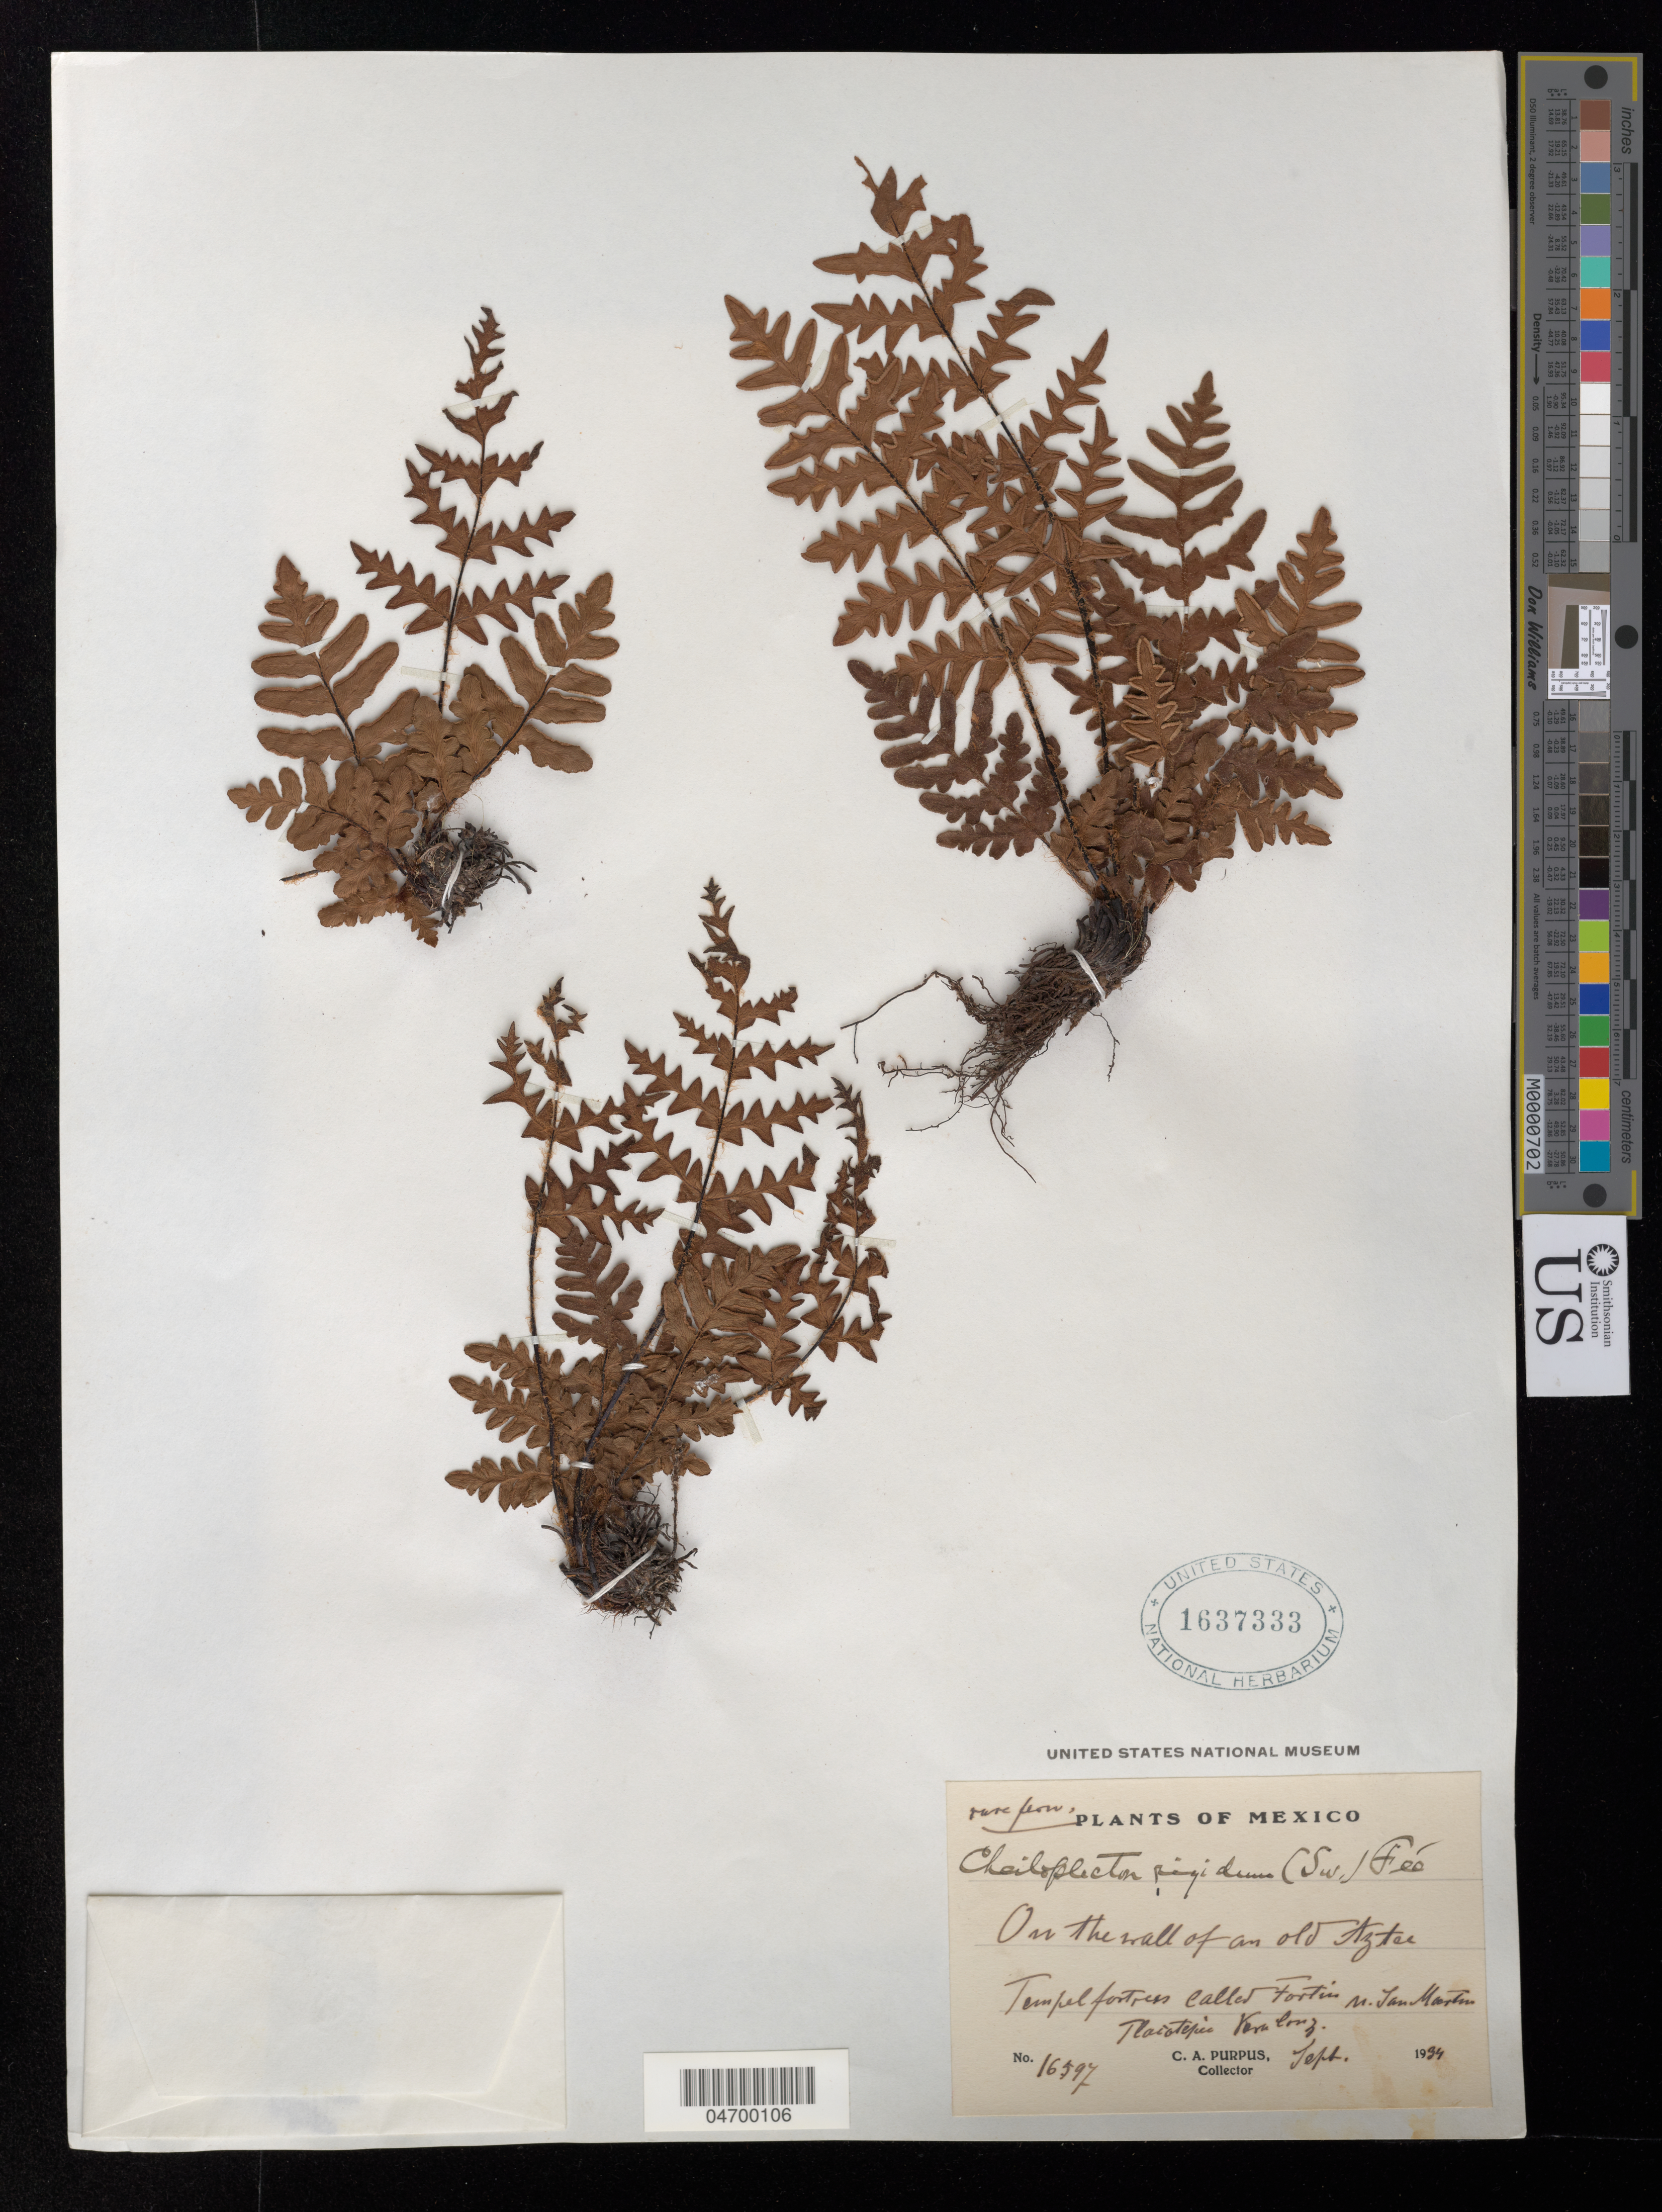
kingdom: Plantae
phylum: Tracheophyta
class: Polypodiopsida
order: Polypodiales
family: Pteridaceae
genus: Cheiloplecton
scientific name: Cheiloplecton rigidum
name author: (Sw.) Fée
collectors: C. A. Purpus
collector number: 16597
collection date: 1934-09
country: Mexico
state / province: Veracruz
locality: On the wall of an old Aztec Tempel fortress called Fortin n. San Martin Tlacòtepèc. Vera Cruz.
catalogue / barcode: US 1637333